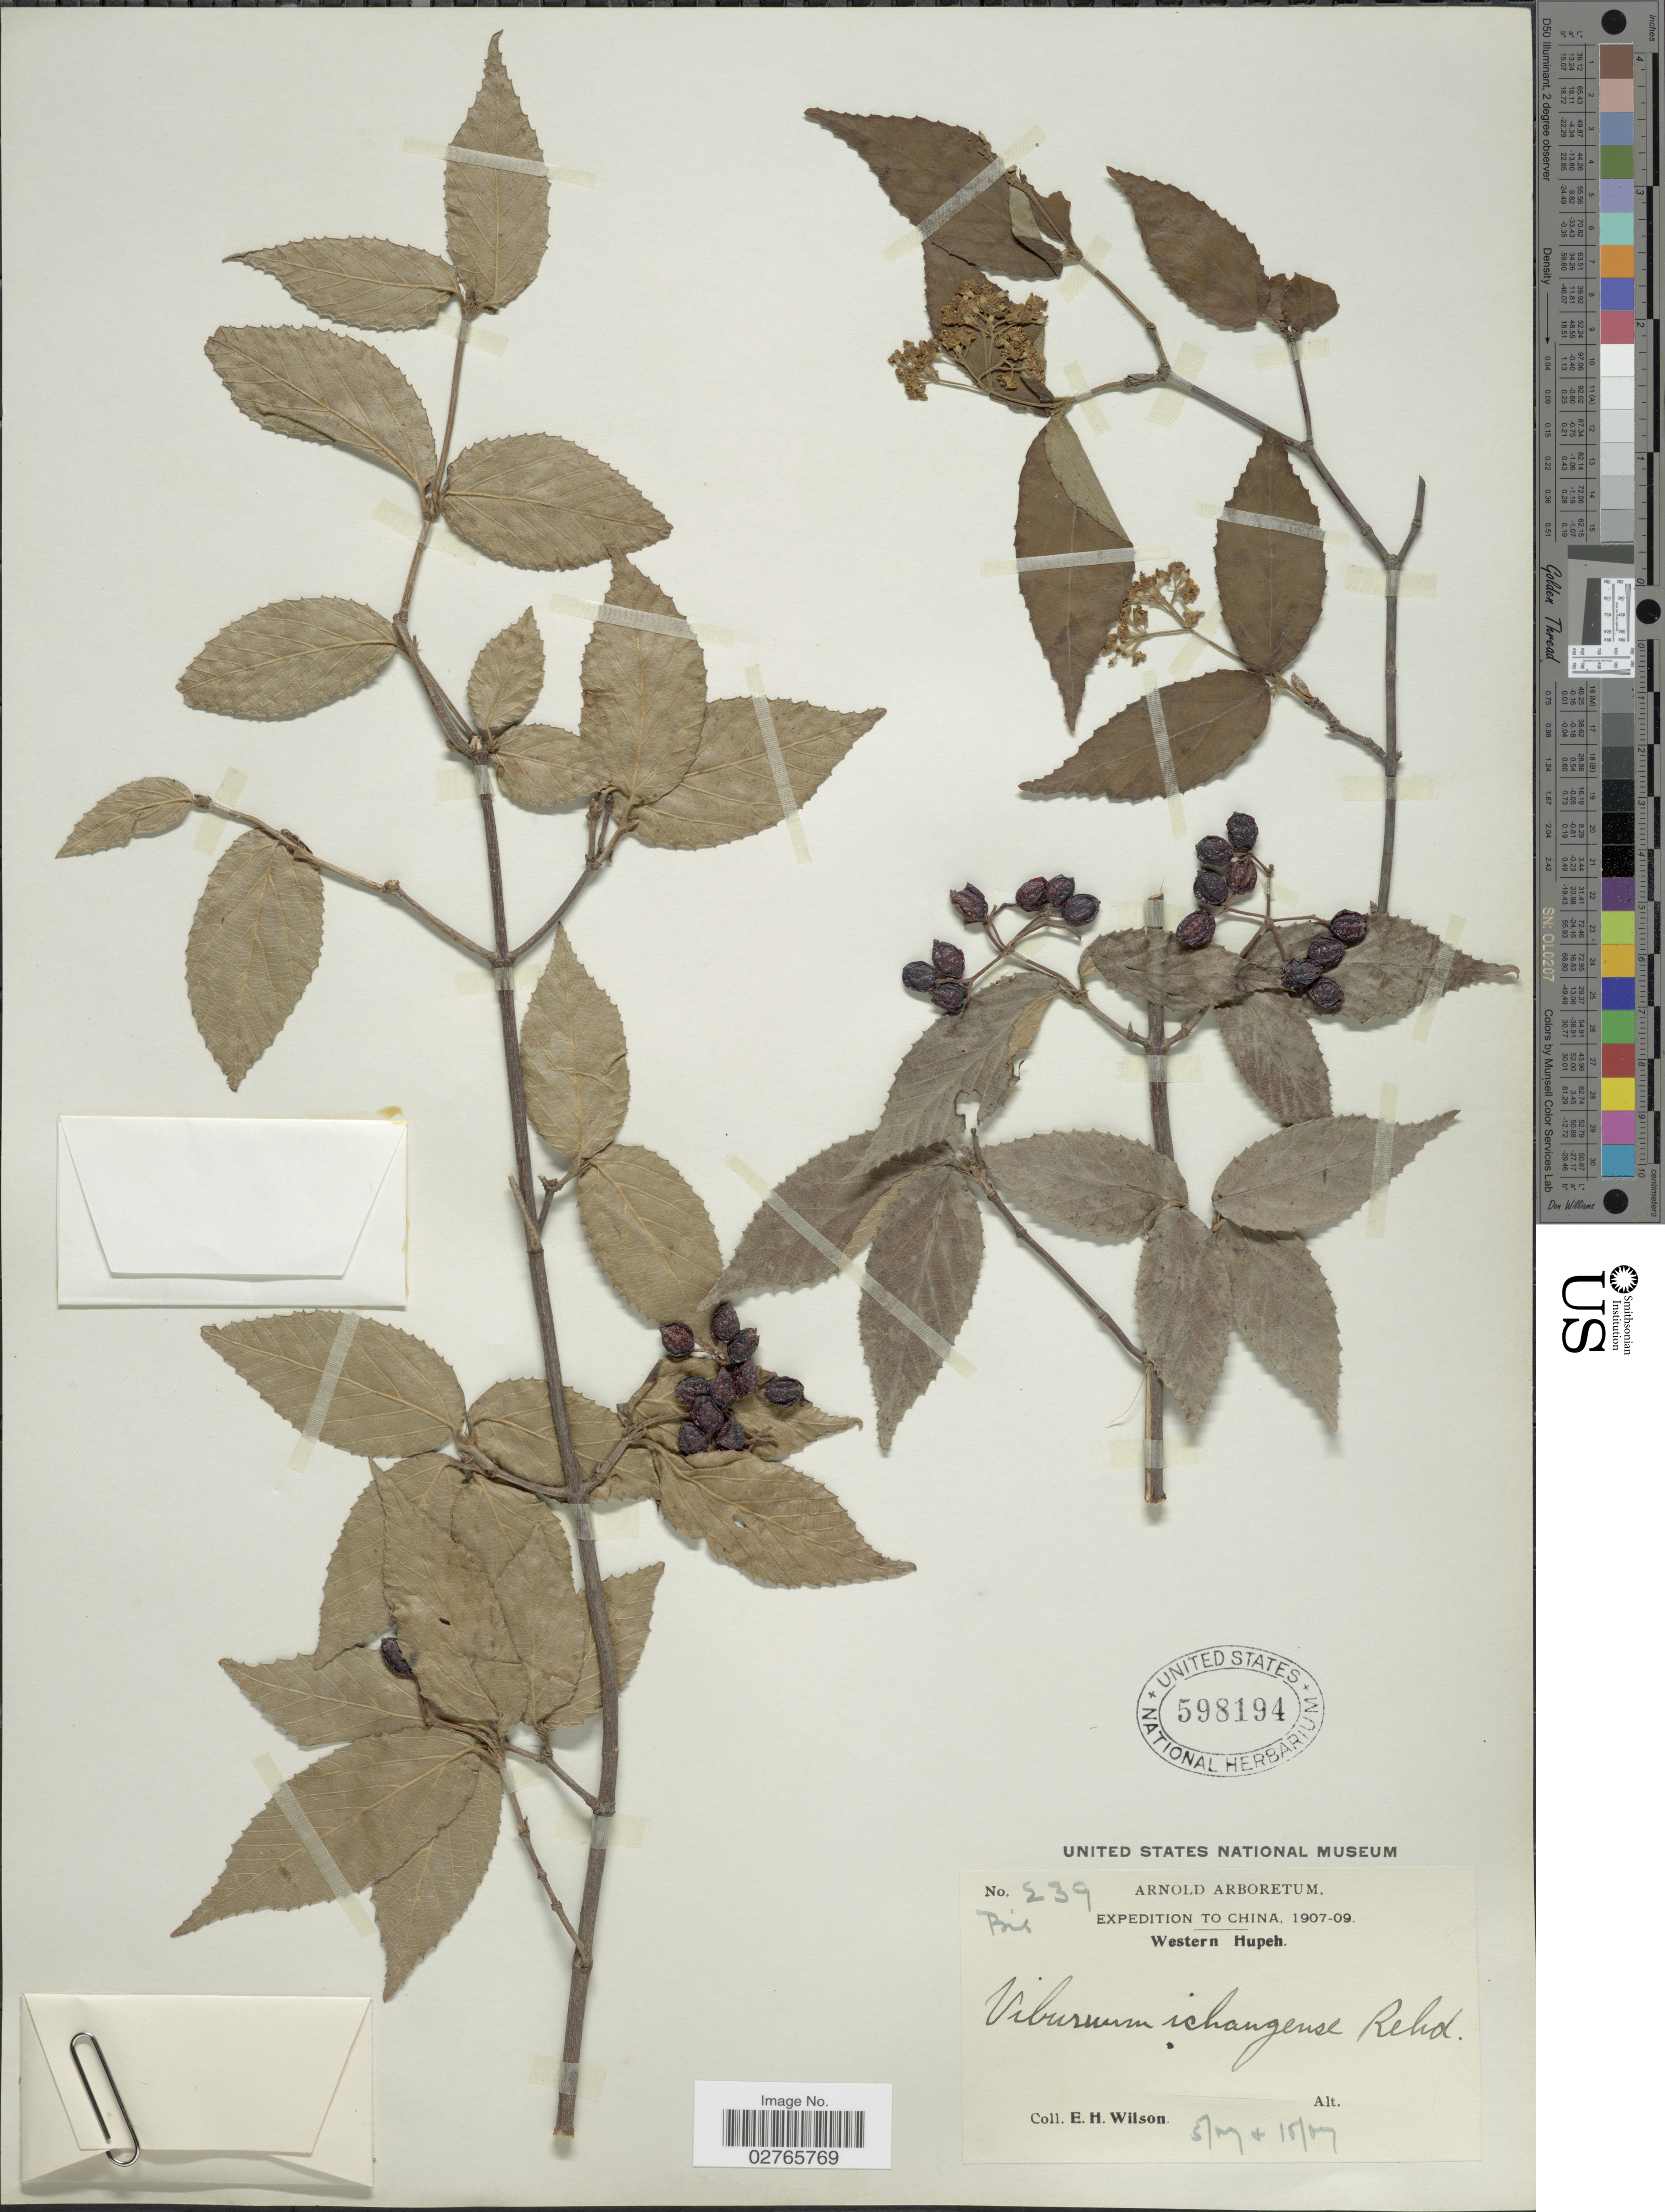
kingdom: Plantae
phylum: Tracheophyta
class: Magnoliopsida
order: Dipsacales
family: Viburnaceae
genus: Viburnum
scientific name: Viburnum erosum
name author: Thunb.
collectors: E. Wilson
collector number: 239Bis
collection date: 1907-05/1907-10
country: China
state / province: Hubei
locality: Western Hupeh.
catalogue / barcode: US 598194